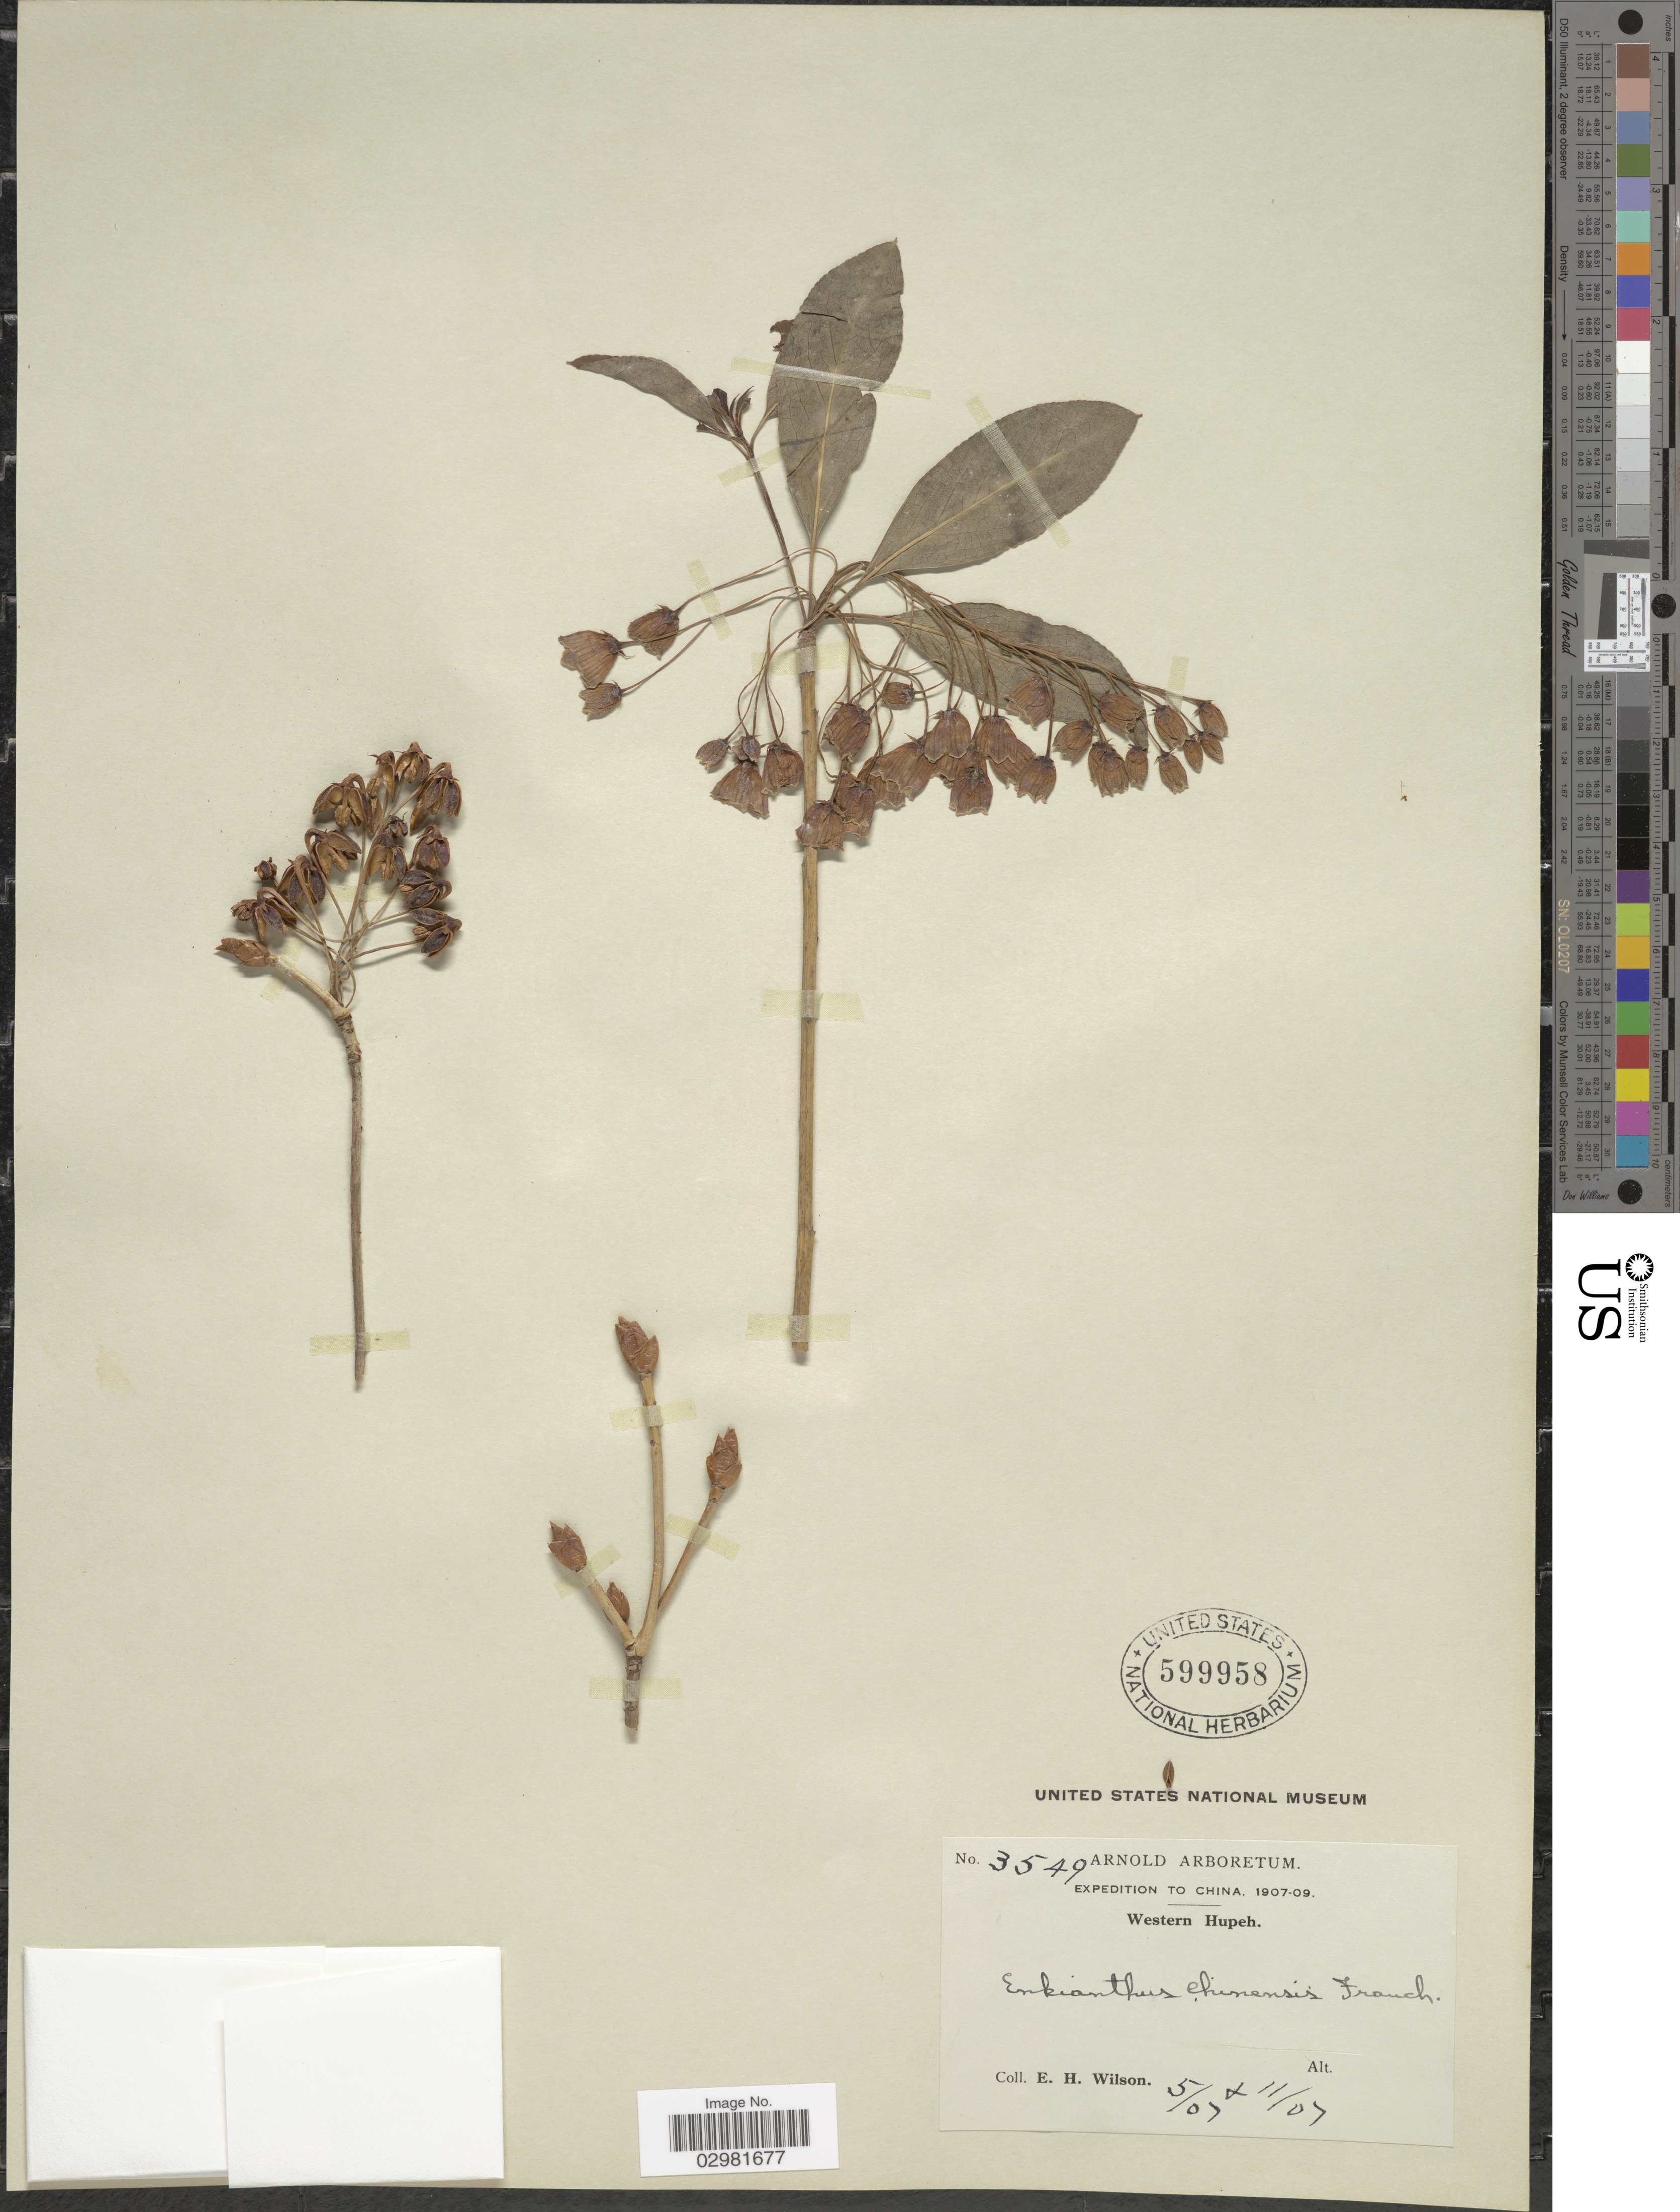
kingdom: Plantae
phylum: Tracheophyta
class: Magnoliopsida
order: Ericales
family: Ericaceae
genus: Enkianthus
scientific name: Enkianthus chinensis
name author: Franch.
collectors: E. Wilson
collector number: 3549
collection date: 1907-05/1907-11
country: China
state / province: Hubei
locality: Western Hupeh.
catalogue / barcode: US 599958